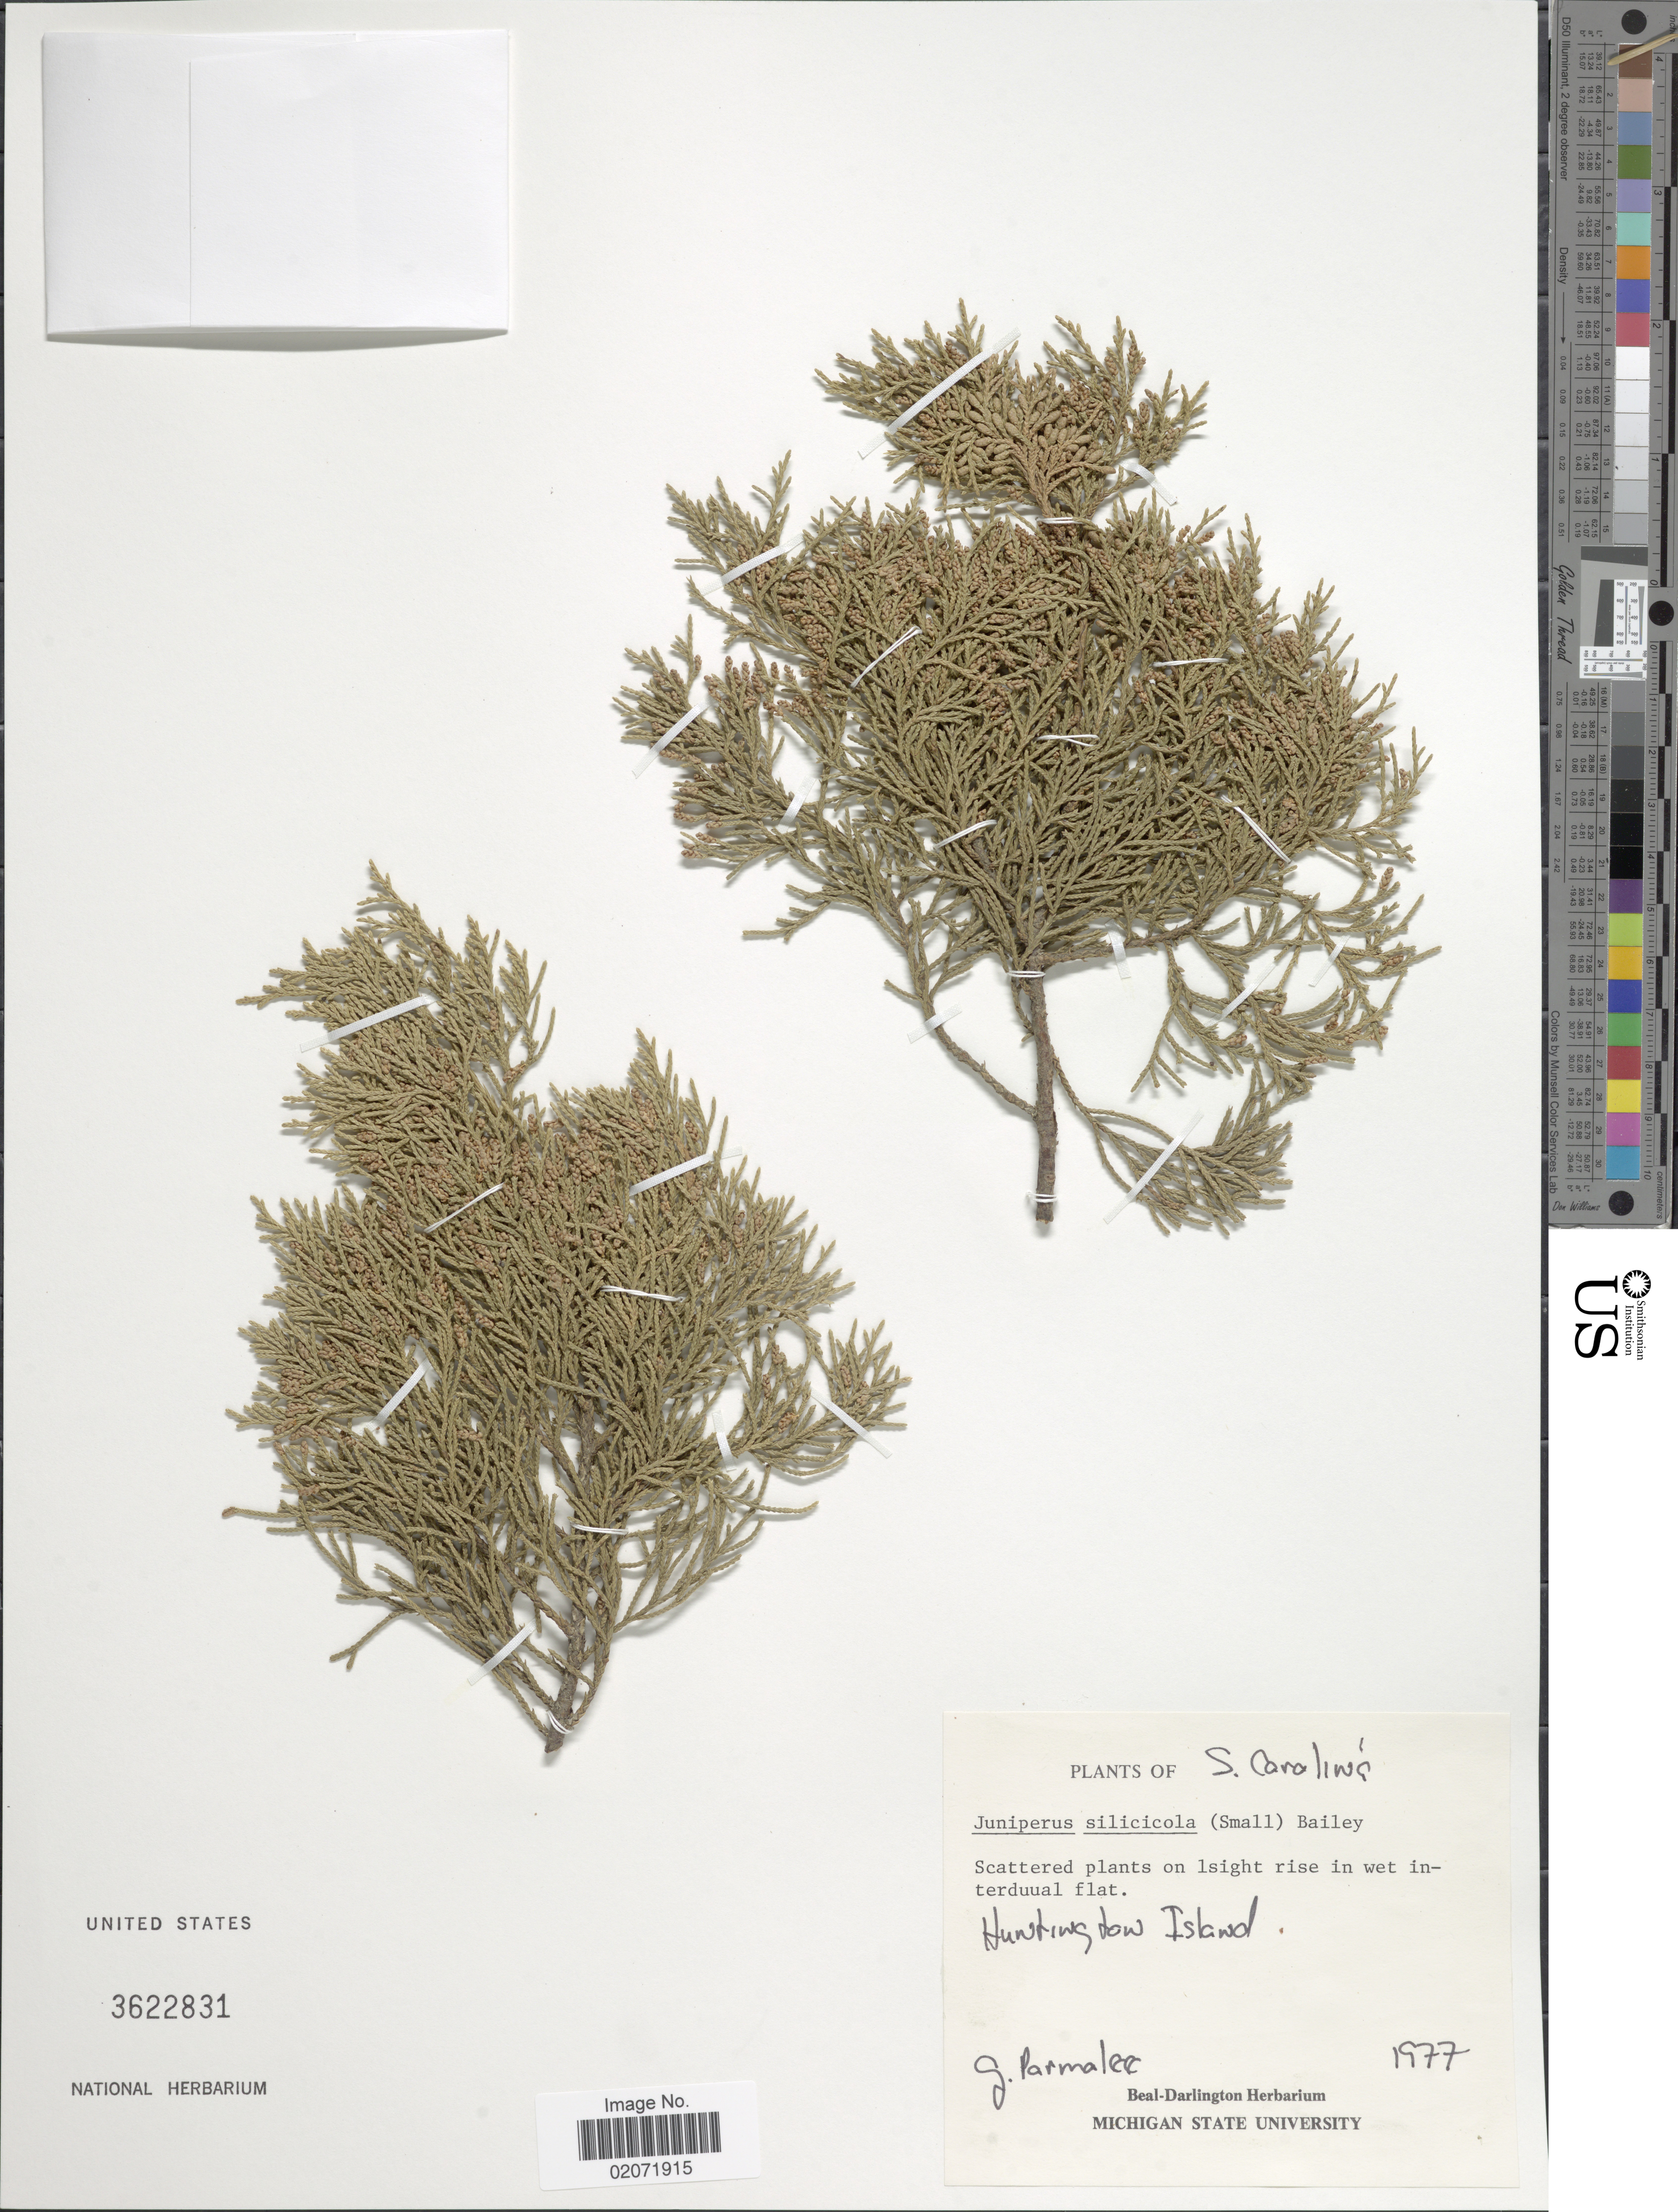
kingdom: Plantae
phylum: Tracheophyta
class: Pinopsida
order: Pinales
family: Cupressaceae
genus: Juniperus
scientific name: Juniperus silicicola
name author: (Small) L.H. Bailey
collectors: G. Parmalee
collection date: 1977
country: United States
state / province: South Carolina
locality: Huntington Island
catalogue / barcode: US 3622831